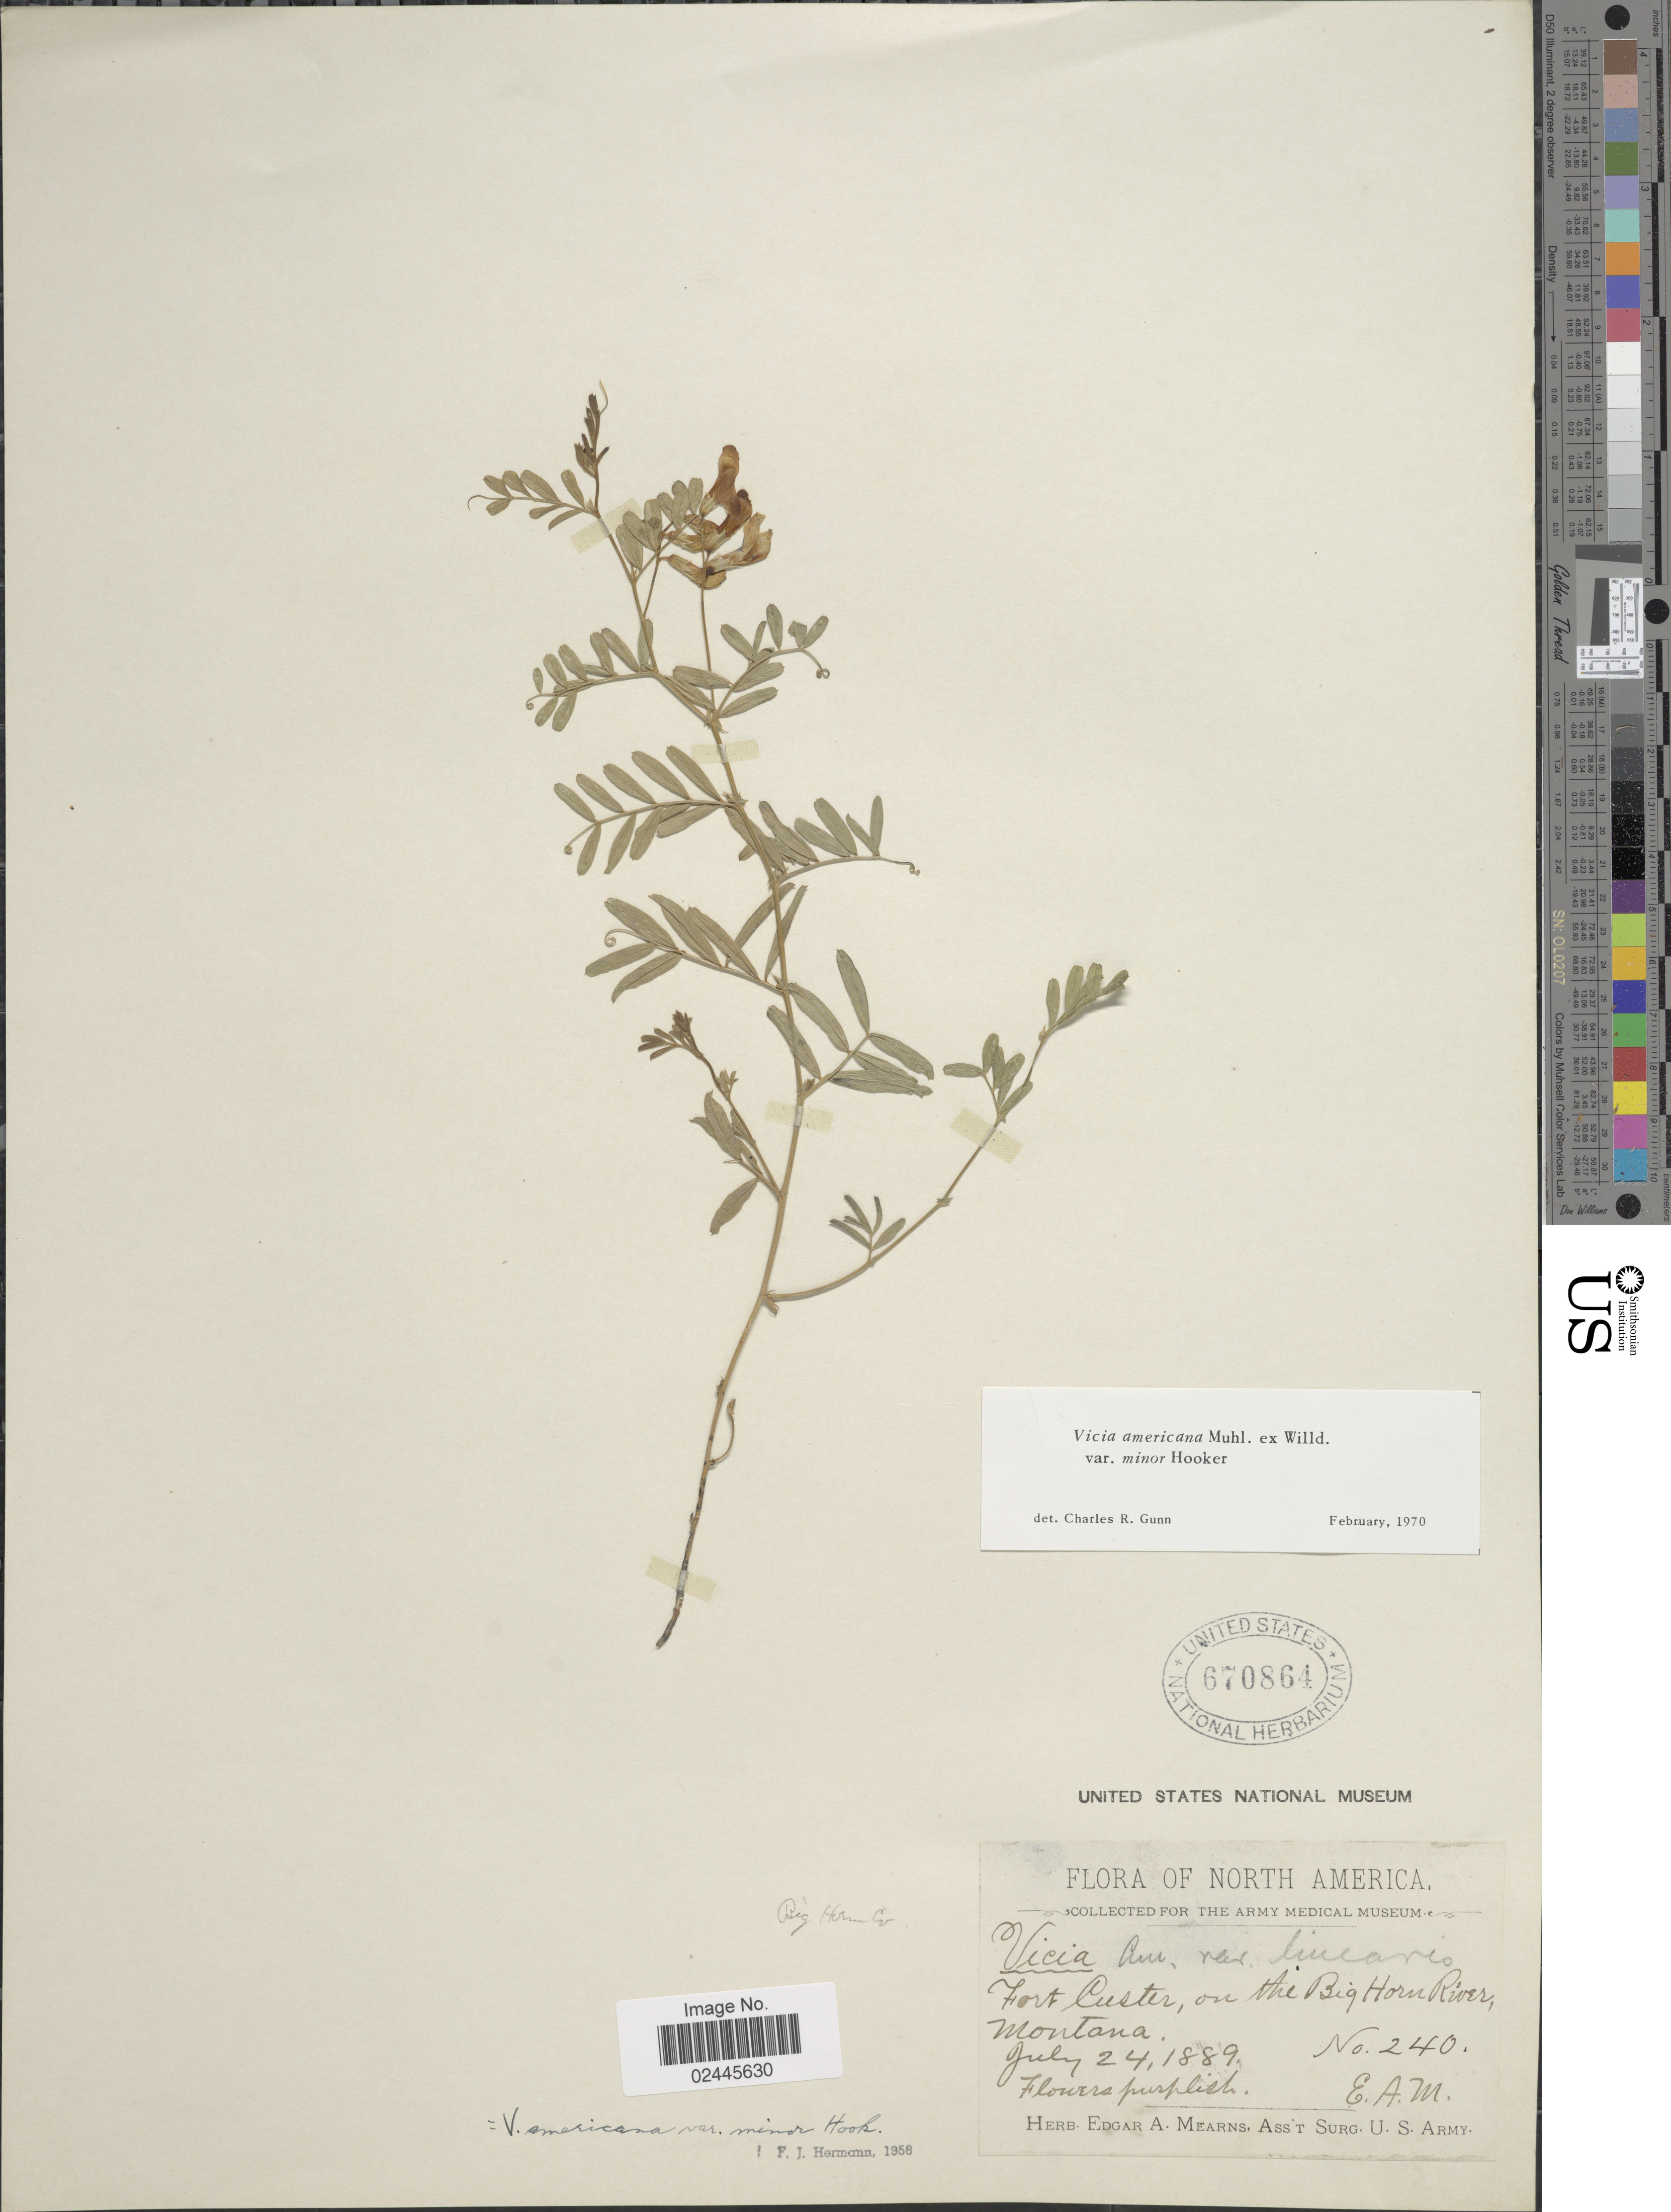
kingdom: Plantae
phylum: Tracheophyta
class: Magnoliopsida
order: Fabales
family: Fabaceae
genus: Vicia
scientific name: Vicia americana var. minor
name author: Hook.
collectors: E. A. Mearns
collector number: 240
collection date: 1889-07-24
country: United States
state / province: Montana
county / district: Big Horn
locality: Fort Custer, on the Bighorn River.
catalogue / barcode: US 670864